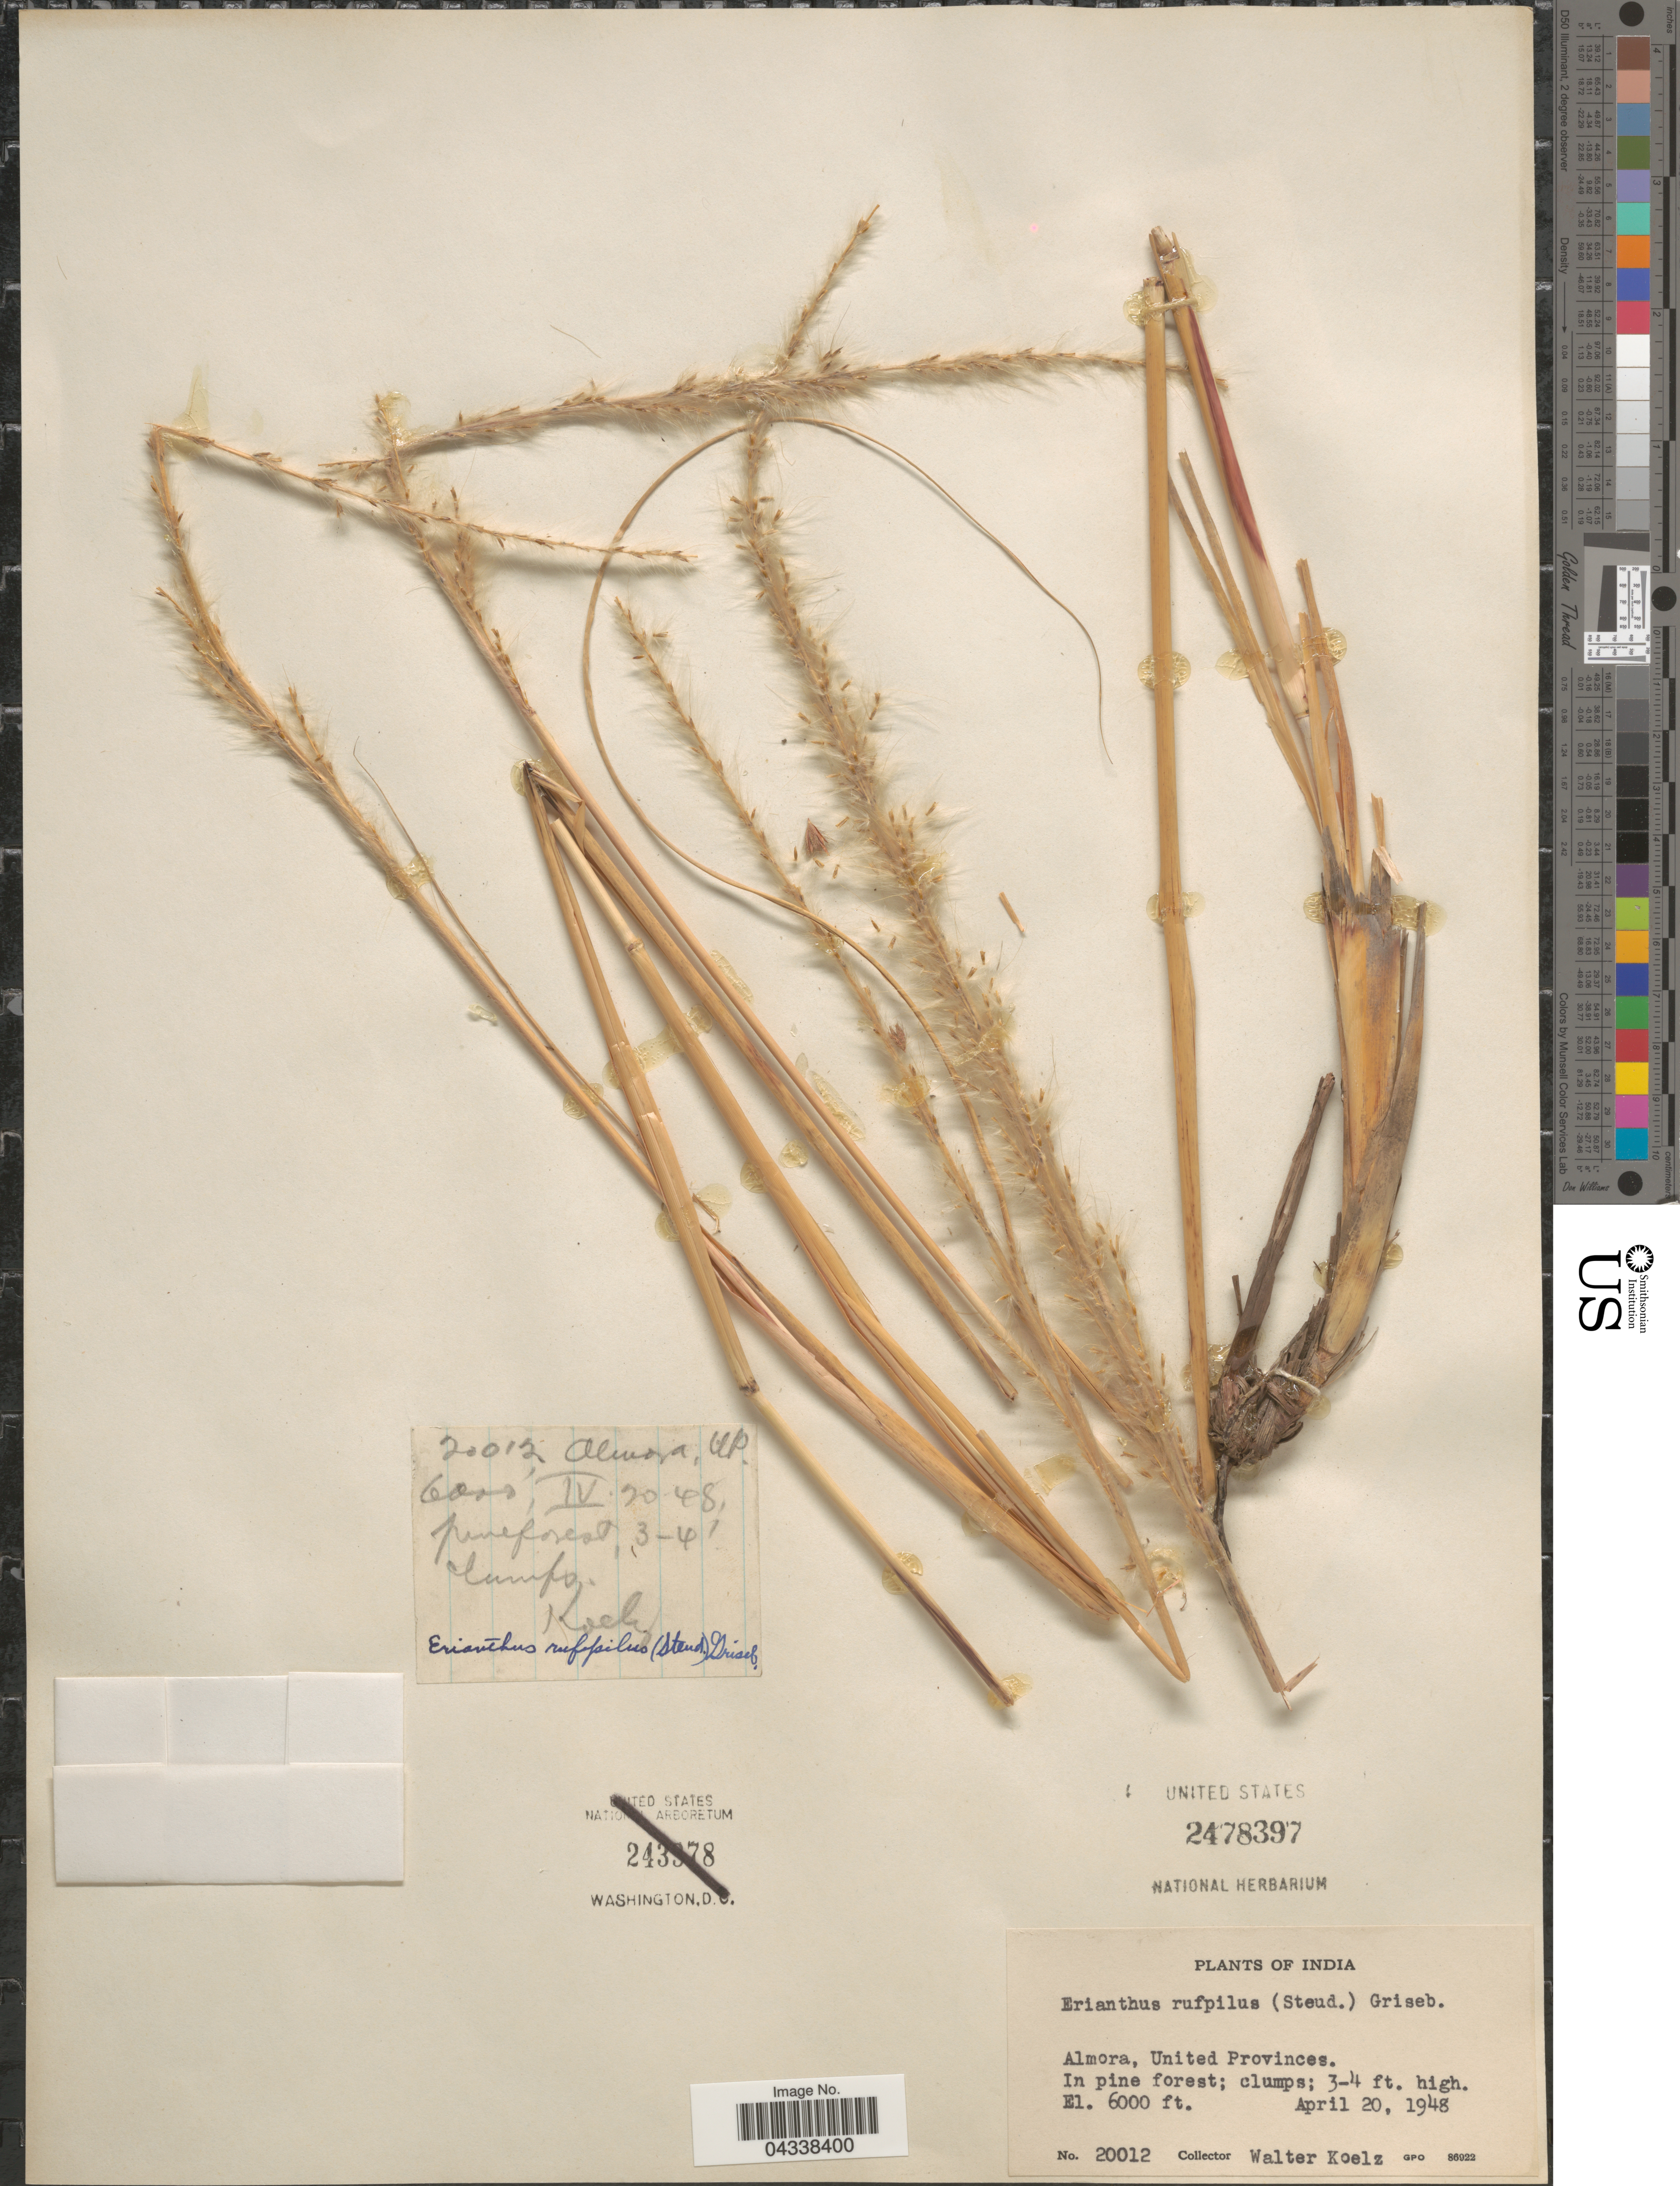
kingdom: Plantae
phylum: Tracheophyta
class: Liliopsida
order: Poales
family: Poaceae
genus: Saccharum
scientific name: Saccharum rufipilum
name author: Steud.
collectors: W. N. Koelz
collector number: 20012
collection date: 1948-04-20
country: India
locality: Almora, United Provinces. In pine forest.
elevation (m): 1829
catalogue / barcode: US 2478397